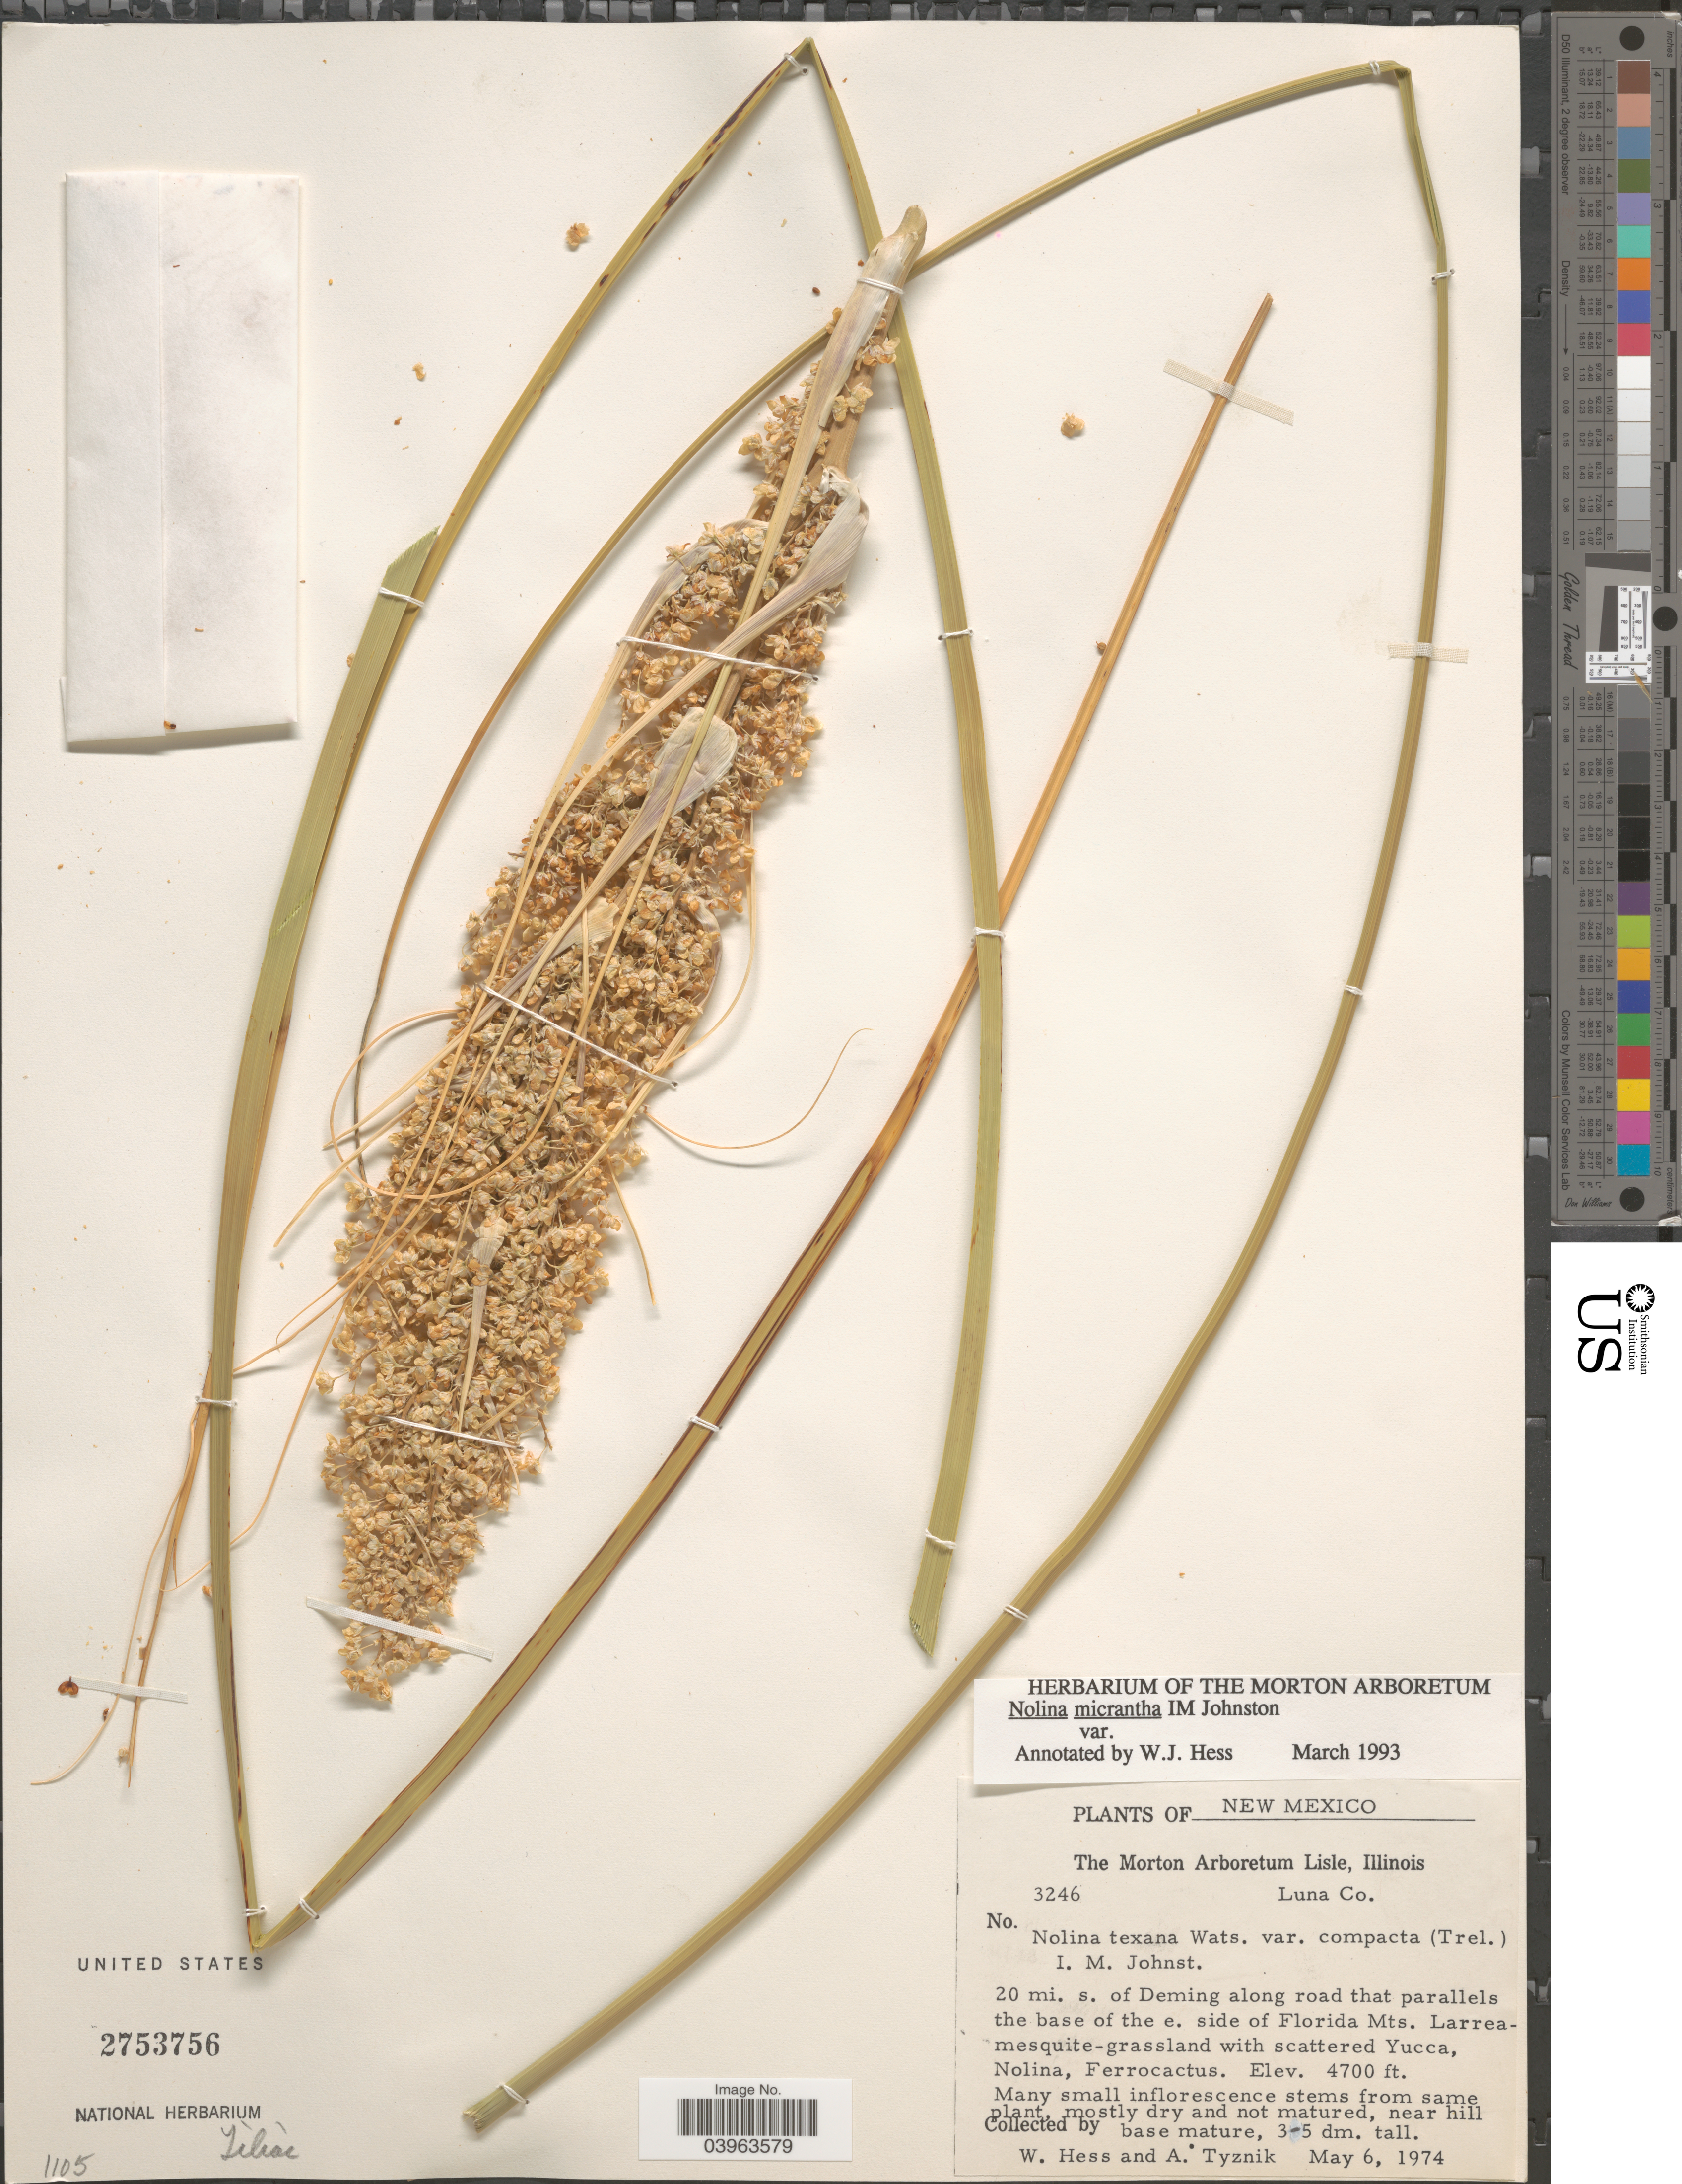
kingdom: Plantae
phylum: Tracheophyta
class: Liliopsida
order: Asparagales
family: Asparagaceae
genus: Nolina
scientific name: Nolina micrantha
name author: I.M. Johnst.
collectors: W. Hess & A. Tyznik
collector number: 3246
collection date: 1974-05-06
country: United States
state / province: New Mexico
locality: Luna Co. 20 mi. s. of Deming along road that parallels the base of the e. side of Florida Mts.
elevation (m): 1433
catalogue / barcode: US 2753756